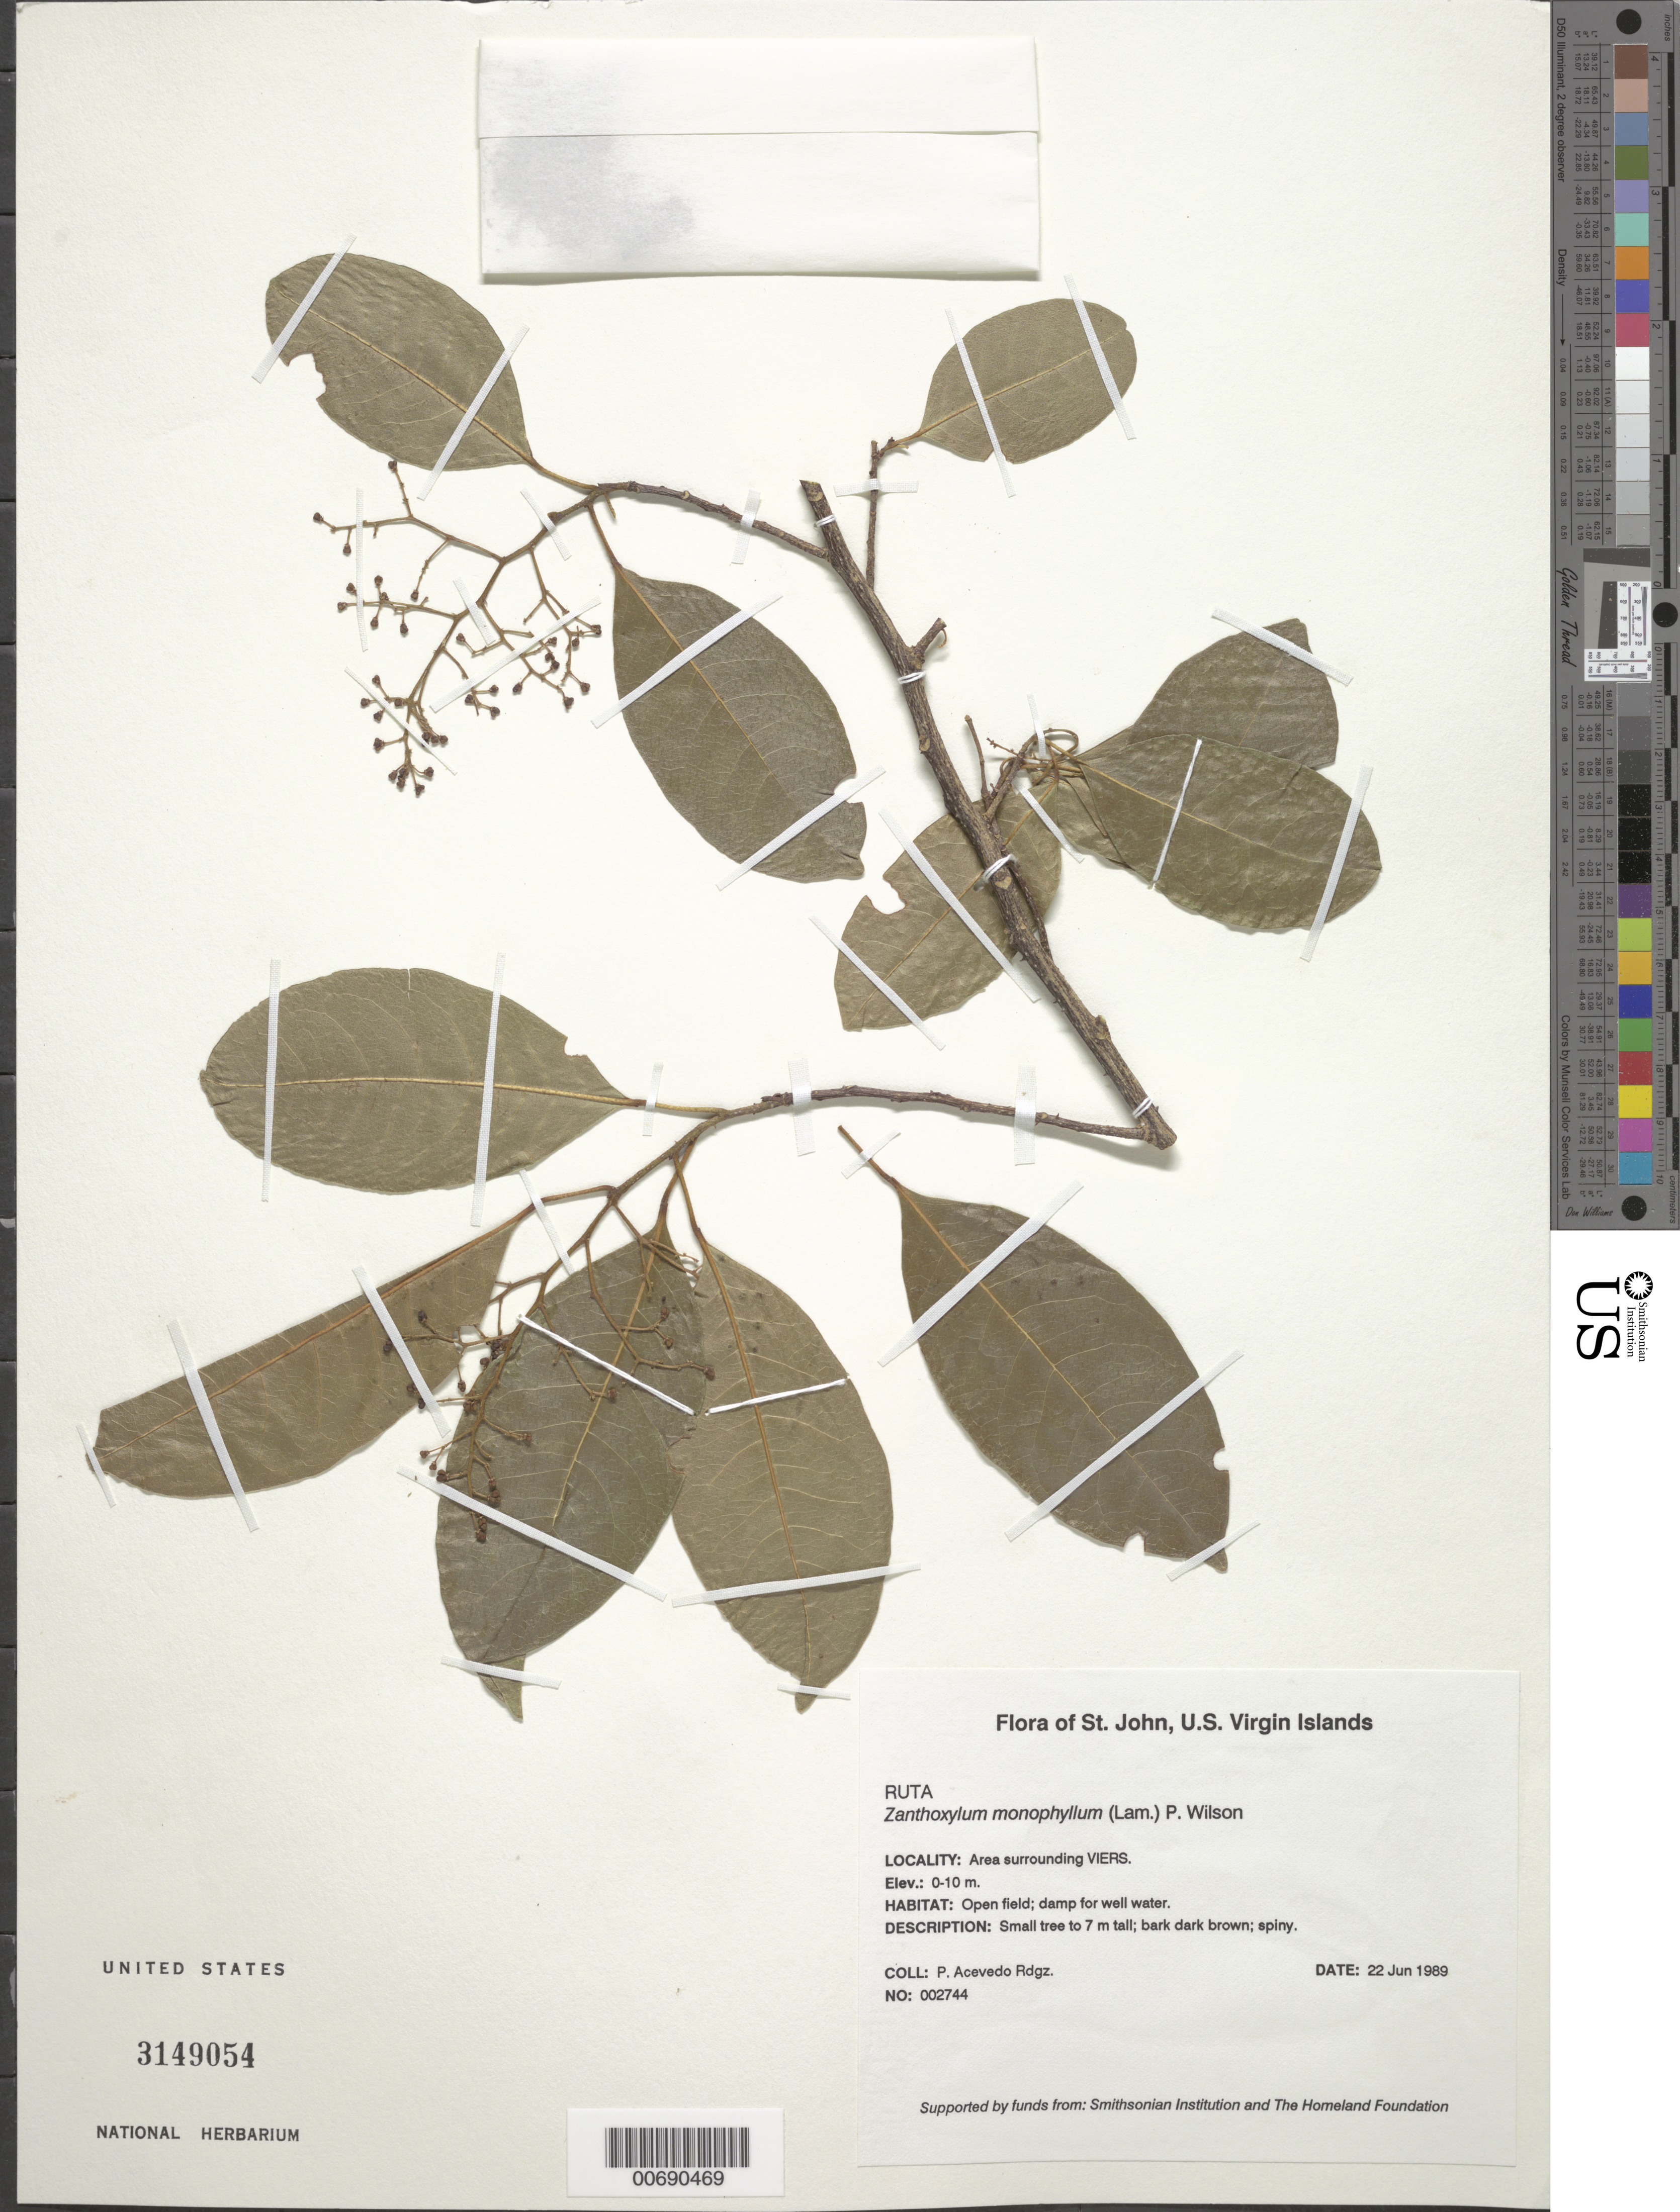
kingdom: Plantae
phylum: Tracheophyta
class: Magnoliopsida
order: Sapindales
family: Rutaceae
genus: Zanthoxylum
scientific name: Zanthoxylum monophyllum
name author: (Lam.) P. Wilson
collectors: P. Acevedo-Rodr.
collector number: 2744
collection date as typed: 22 Jun 1989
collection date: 1989-06-22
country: U.S. Virgin Islands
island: St. John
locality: Reef Bay Quarter, area surrounding VIERS.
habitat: Open field; damp for well water.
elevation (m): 0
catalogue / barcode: US 3149054